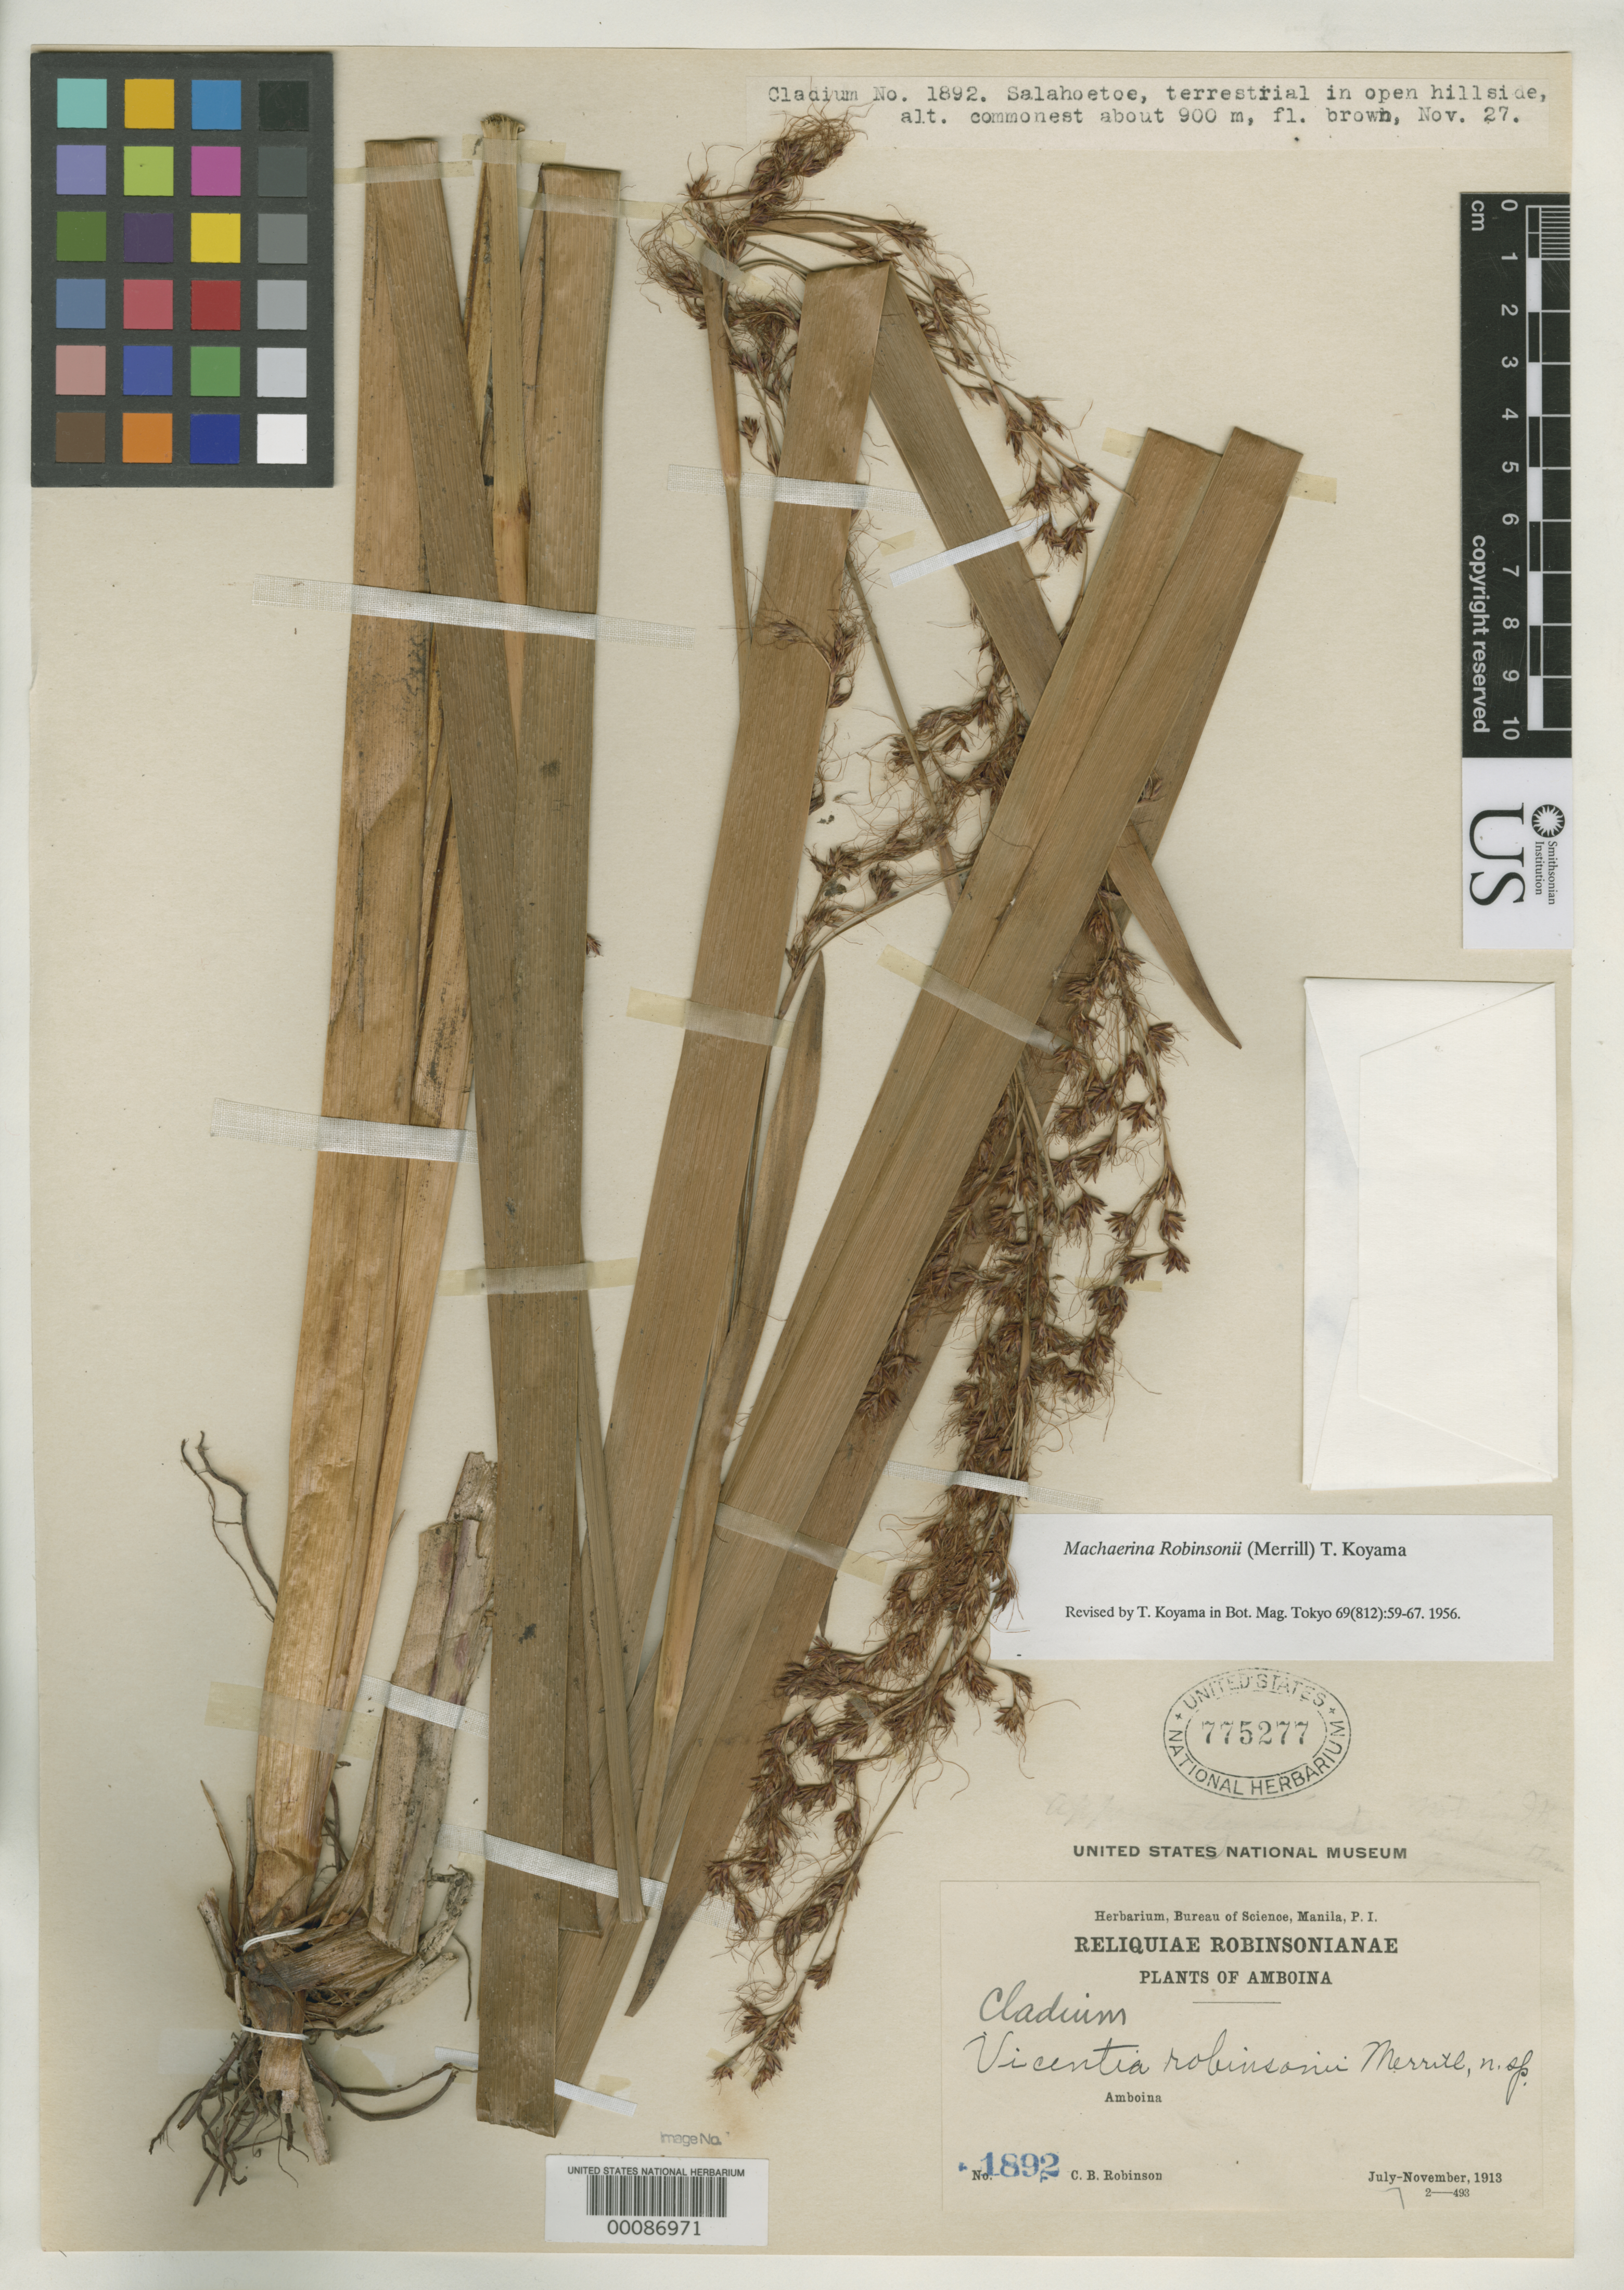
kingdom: Plantae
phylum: Tracheophyta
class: Liliopsida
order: Poales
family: Cyperaceae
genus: Vincentia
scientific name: Vincentia robinsonii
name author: Merr.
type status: Type Collection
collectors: C. Robinson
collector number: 1892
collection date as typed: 27 Nov 1913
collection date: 1913-11-27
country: Indonesia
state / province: Maluku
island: Amboina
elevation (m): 900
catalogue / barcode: US 175277